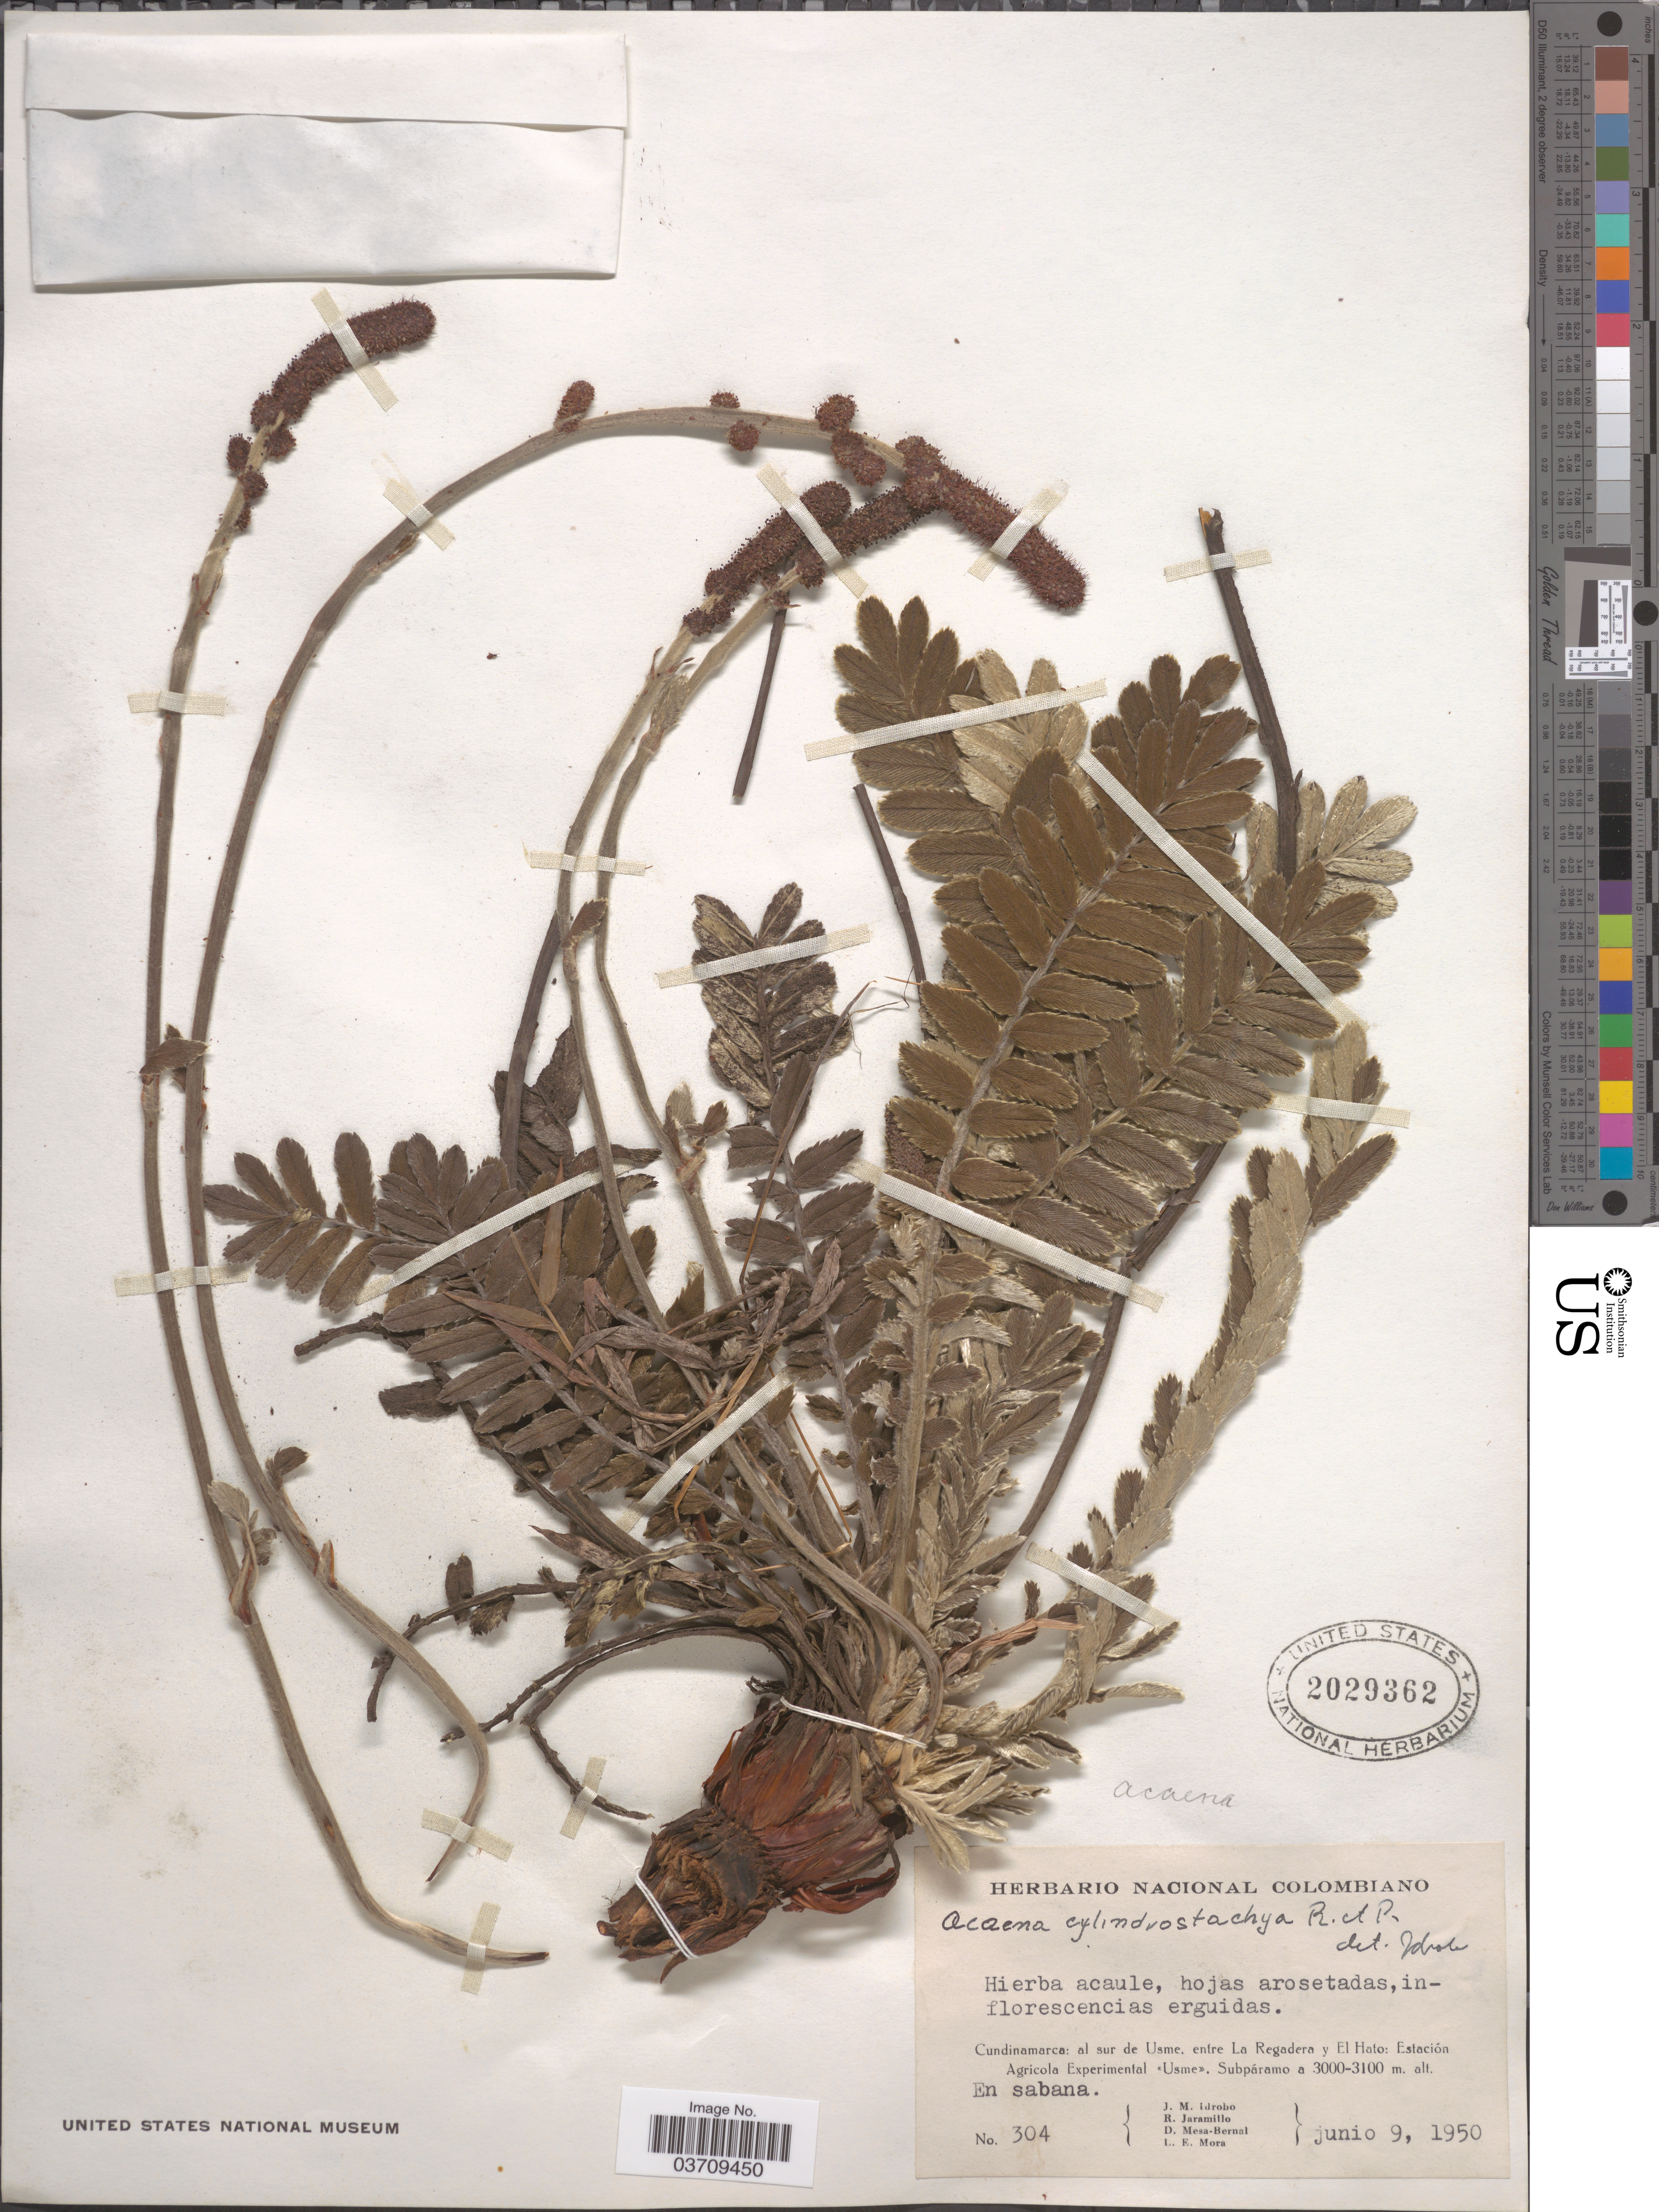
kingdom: Plantae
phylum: Tracheophyta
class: Magnoliopsida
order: Rosales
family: Rosaceae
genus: Acaena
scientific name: Acaena cylindristachya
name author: Ruiz & Pav.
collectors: J. M. Idrobo, R. Jaramillo, D. Mesa-Bernal & L. Mora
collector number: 304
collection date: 1950-06-09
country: Colombia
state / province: Cundinamarca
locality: Al sur de Usme, entre La Regadera y El Hato: Estación Agrícola Experimental «Usme».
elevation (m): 3000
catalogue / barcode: US 2029362